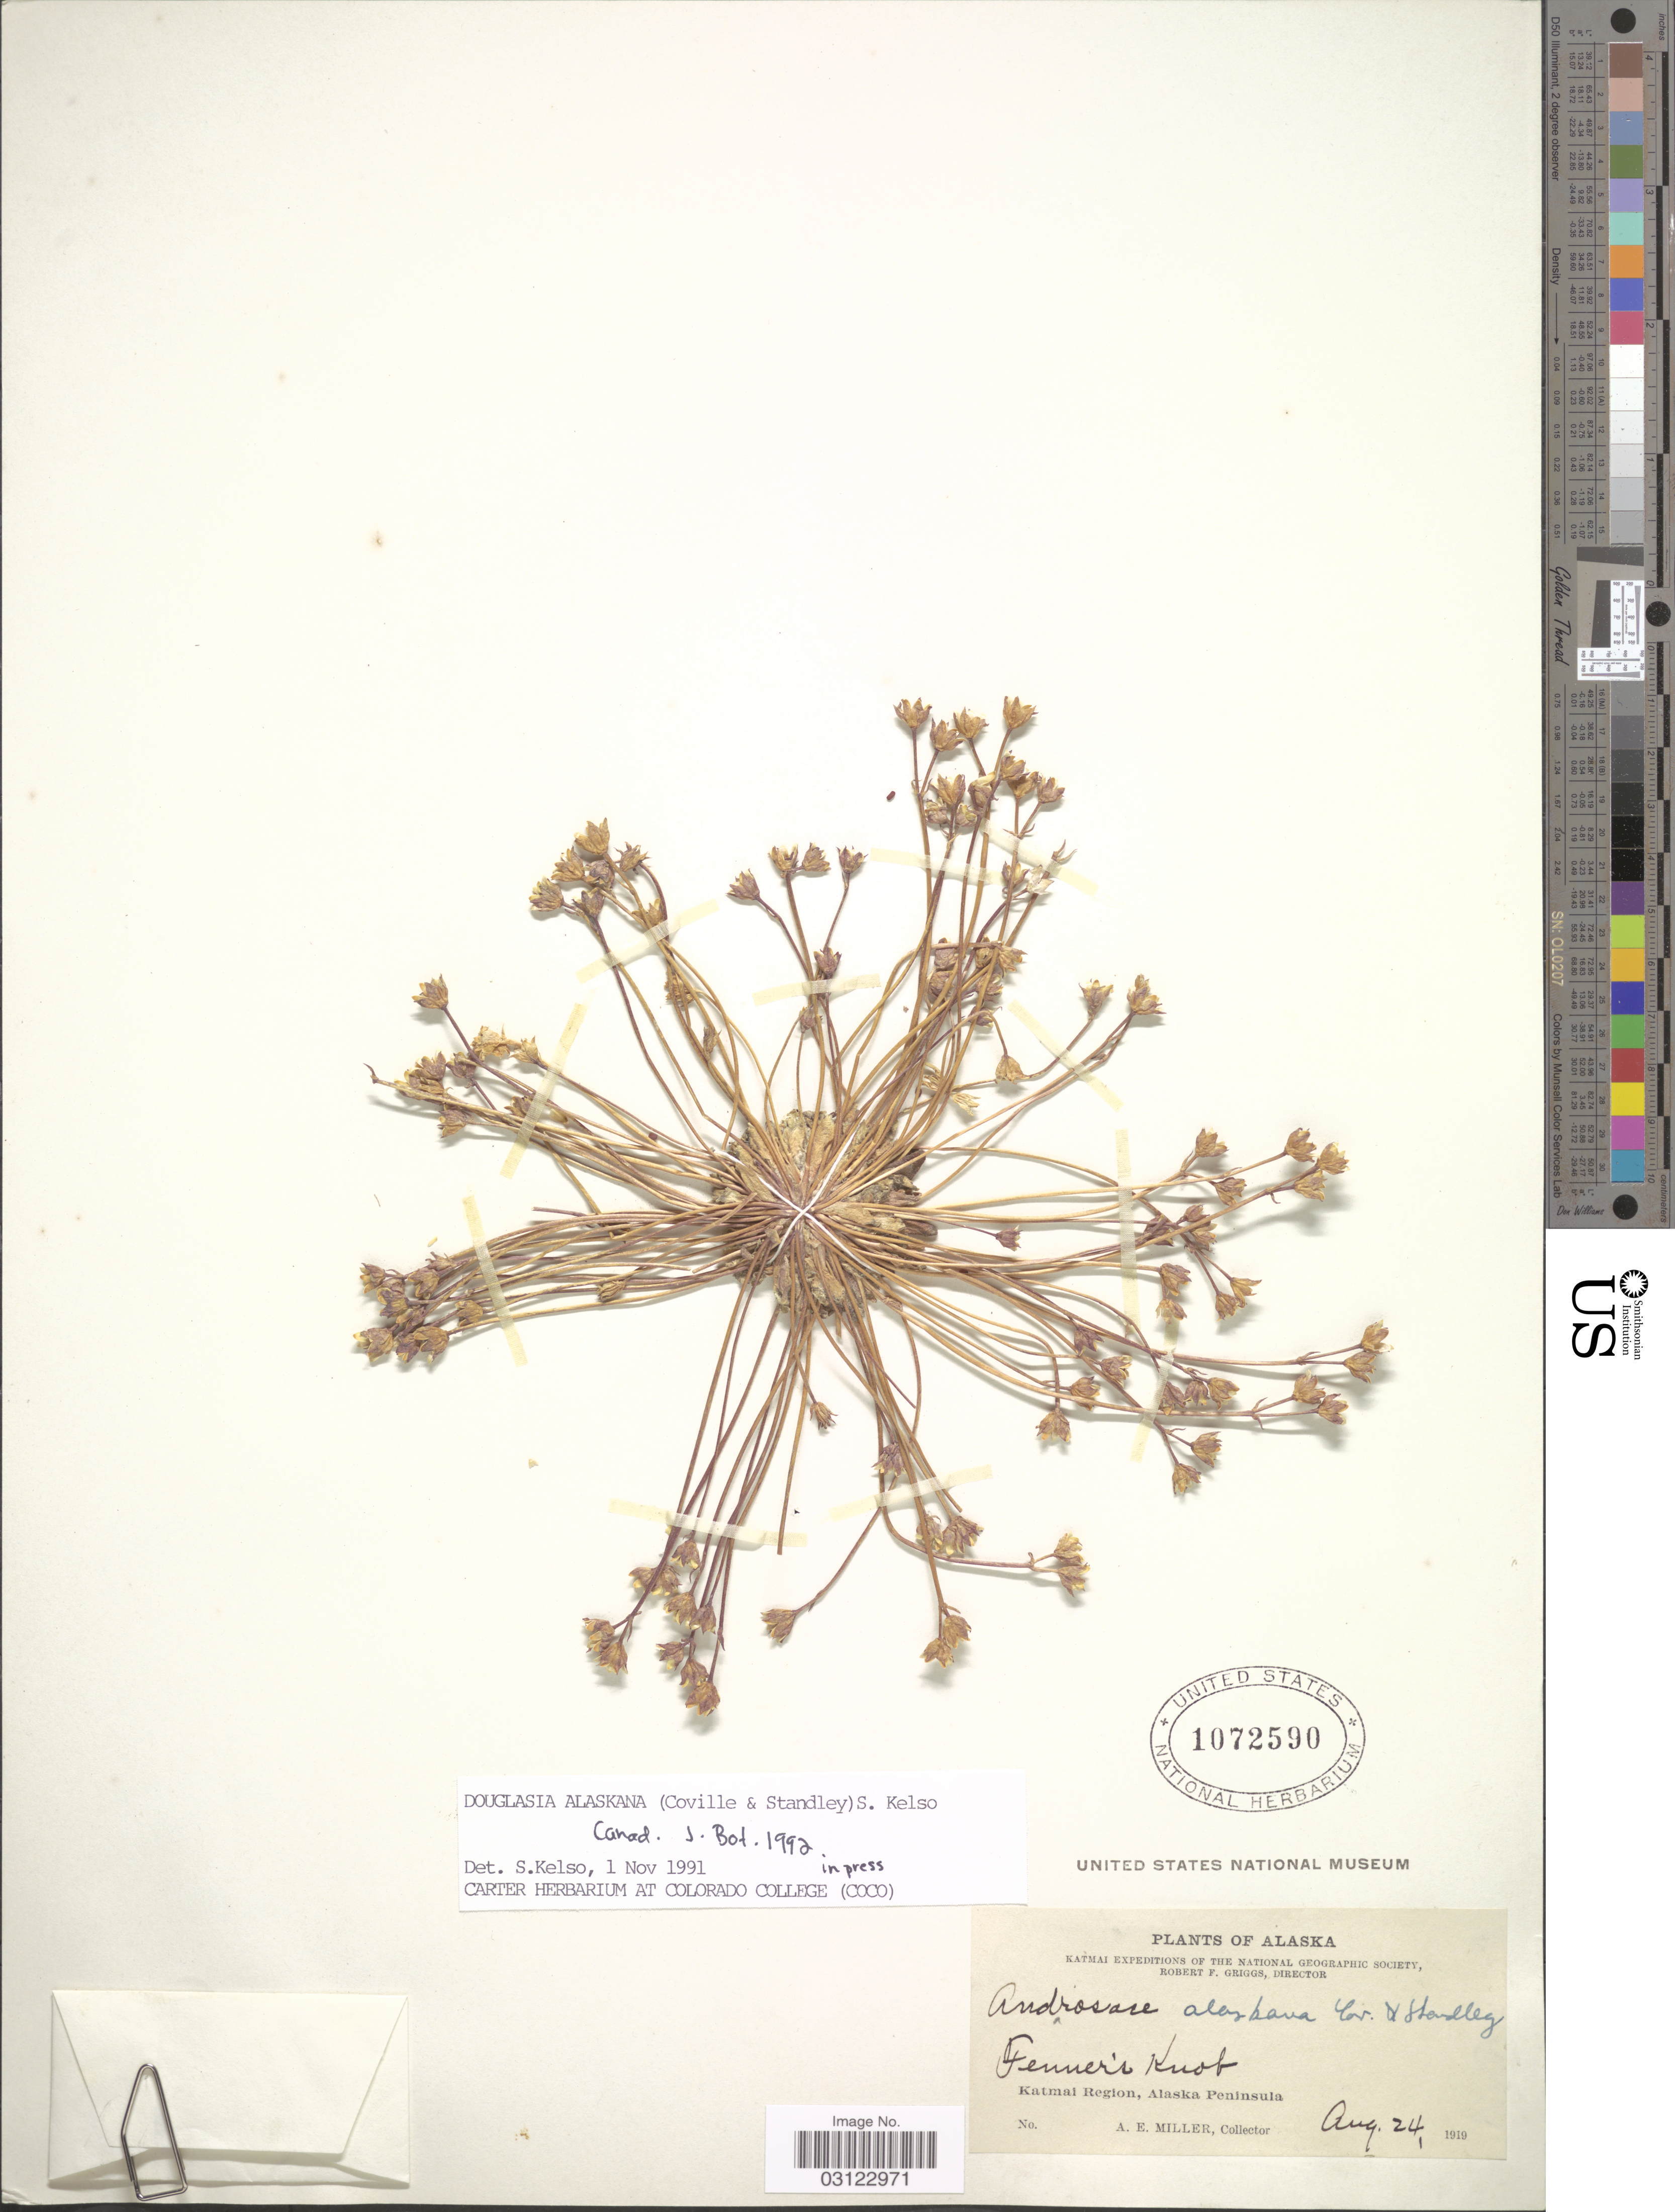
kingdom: Plantae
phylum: Tracheophyta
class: Magnoliopsida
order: Ericales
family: Primulaceae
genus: Douglasia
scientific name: Douglasia alaskana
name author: (Coville & Standl. ex Hultén) S. Kelso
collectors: A. E. Miller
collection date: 1919-08-24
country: United States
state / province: Alaska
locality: Katmai. Fenner's Knob. Katmai Region, Alaska Peninsula.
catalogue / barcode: US 1072590